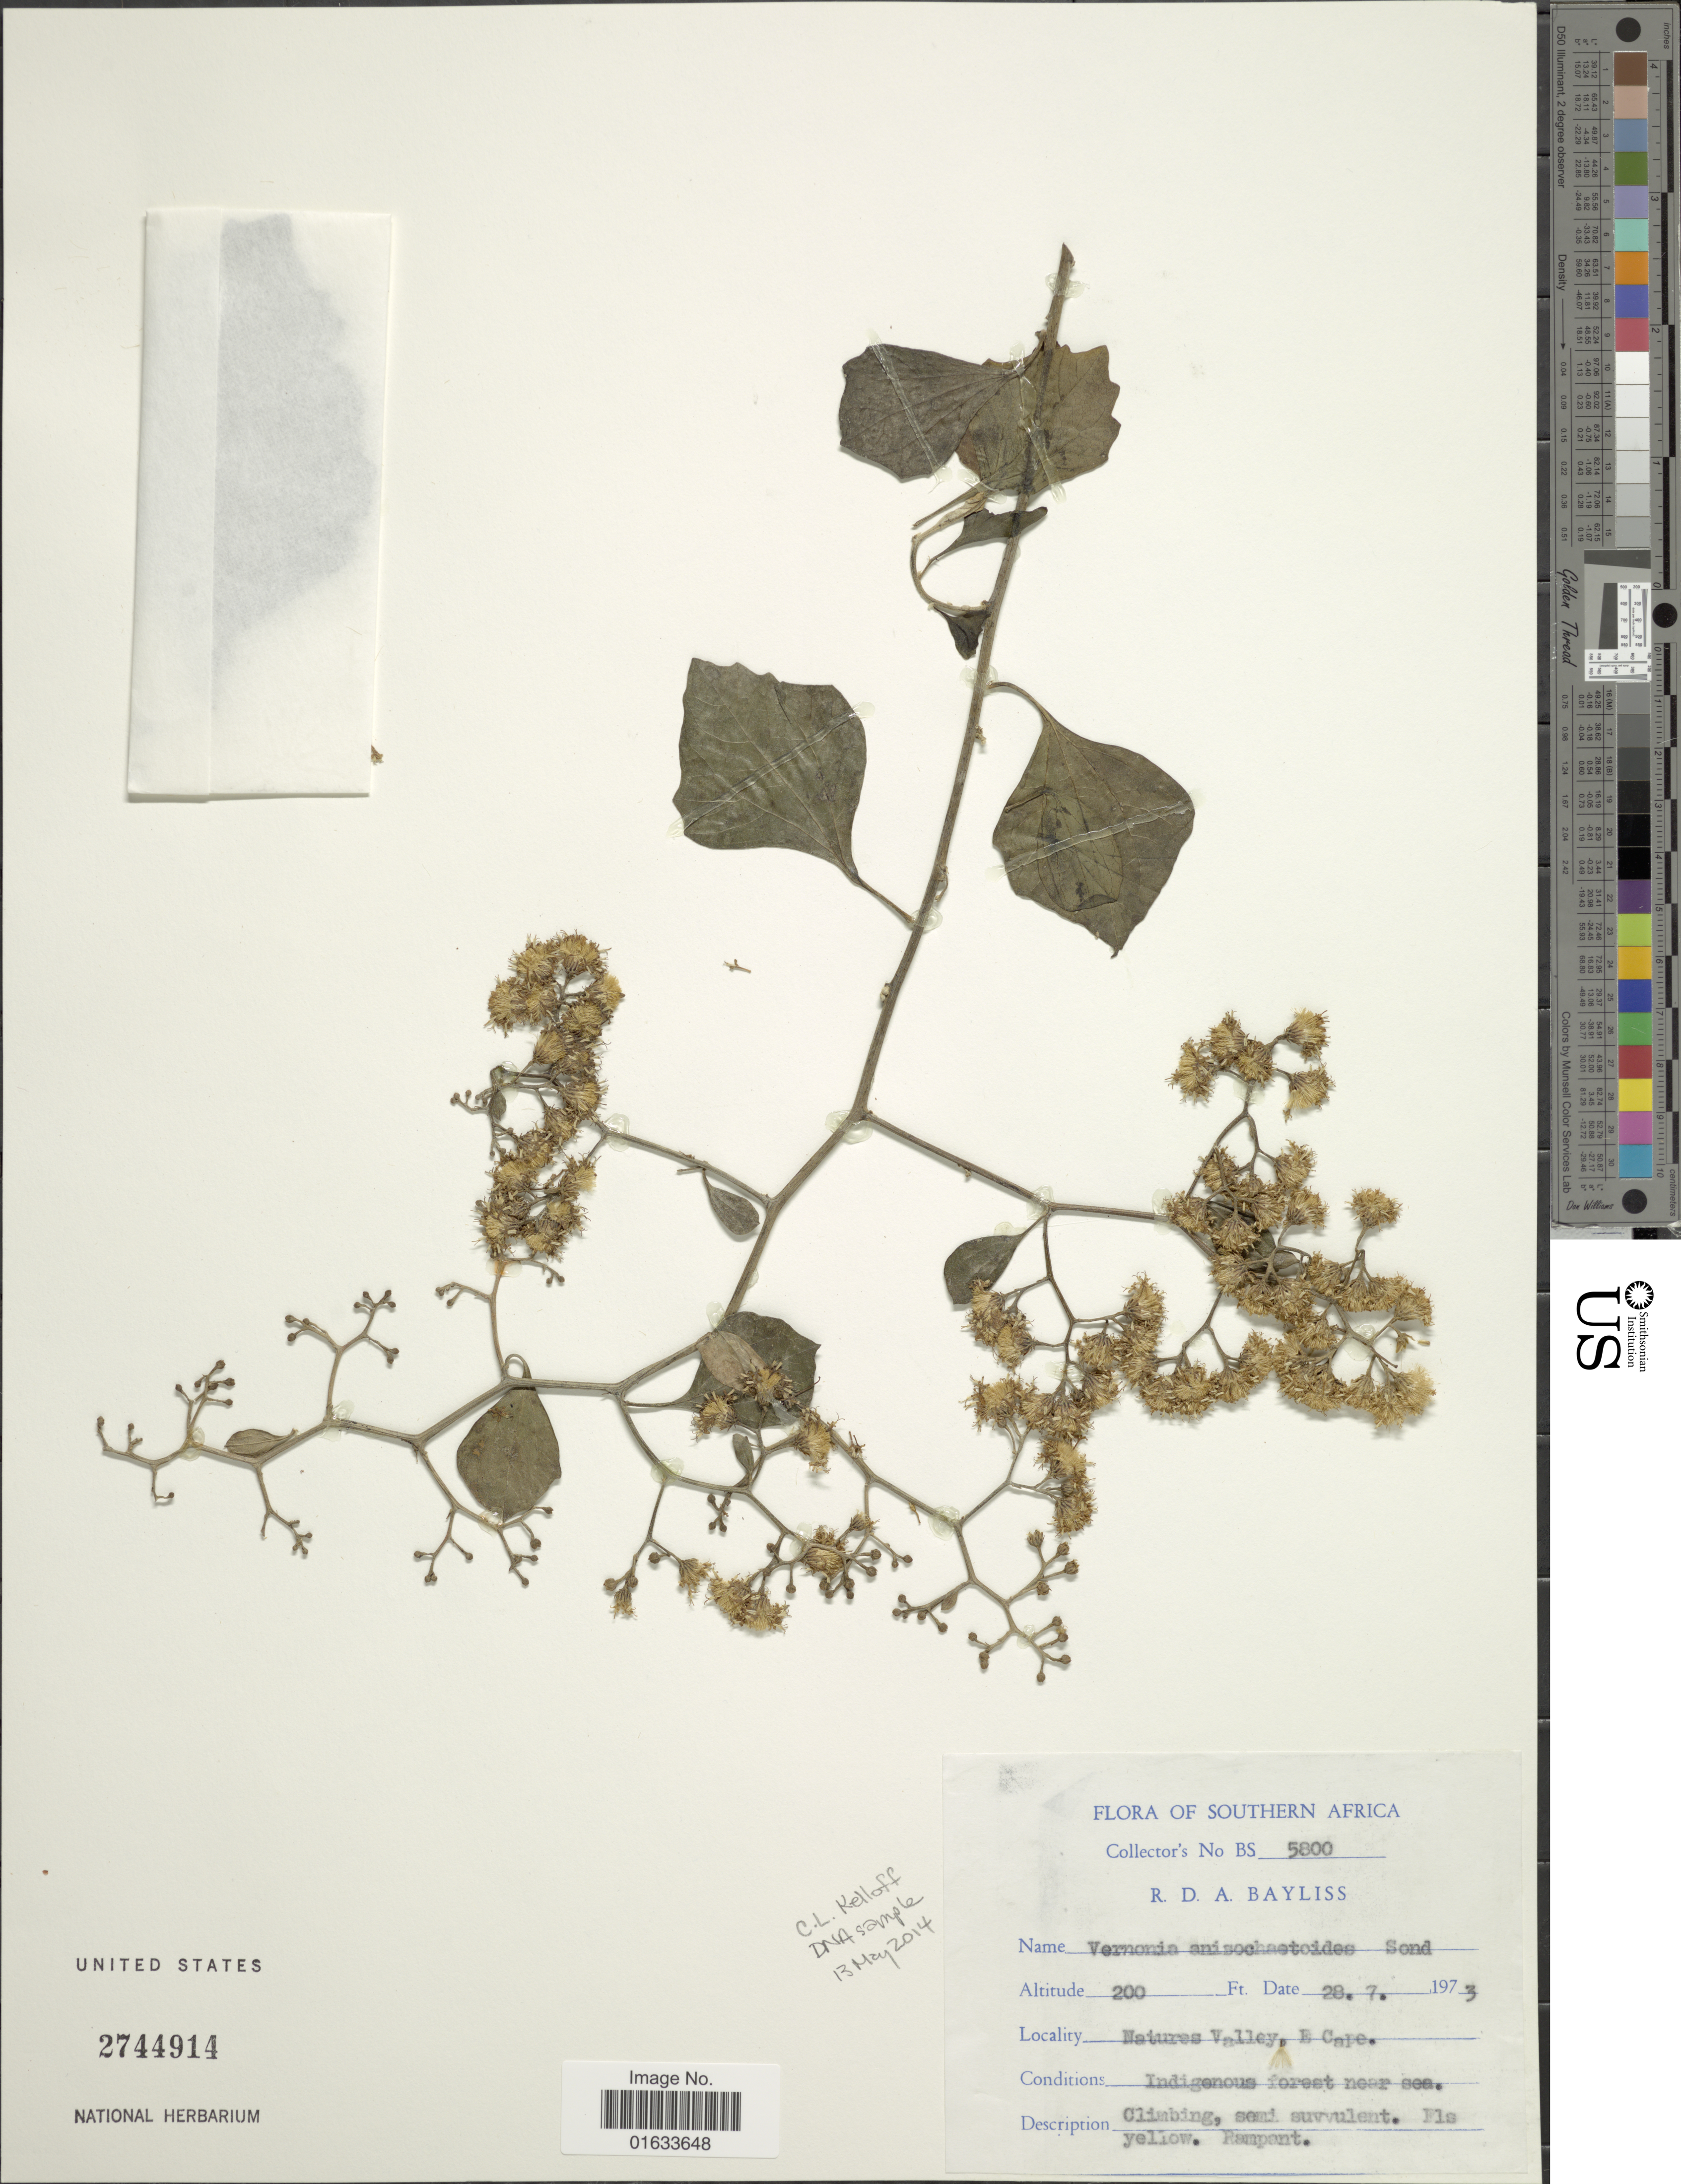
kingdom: Plantae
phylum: Tracheophyta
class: Magnoliopsida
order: Asterales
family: Asteraceae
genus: Distephanus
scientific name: Distephanus anisochaetoides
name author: (Sond.) H. Rob. & B. Kahn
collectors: R. Bayliss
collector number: BS 5800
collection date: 1973-07-28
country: South Africa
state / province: Eastern Cape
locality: Southern Africa. Natures Valley, E Cape.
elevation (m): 61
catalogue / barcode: US 2744914